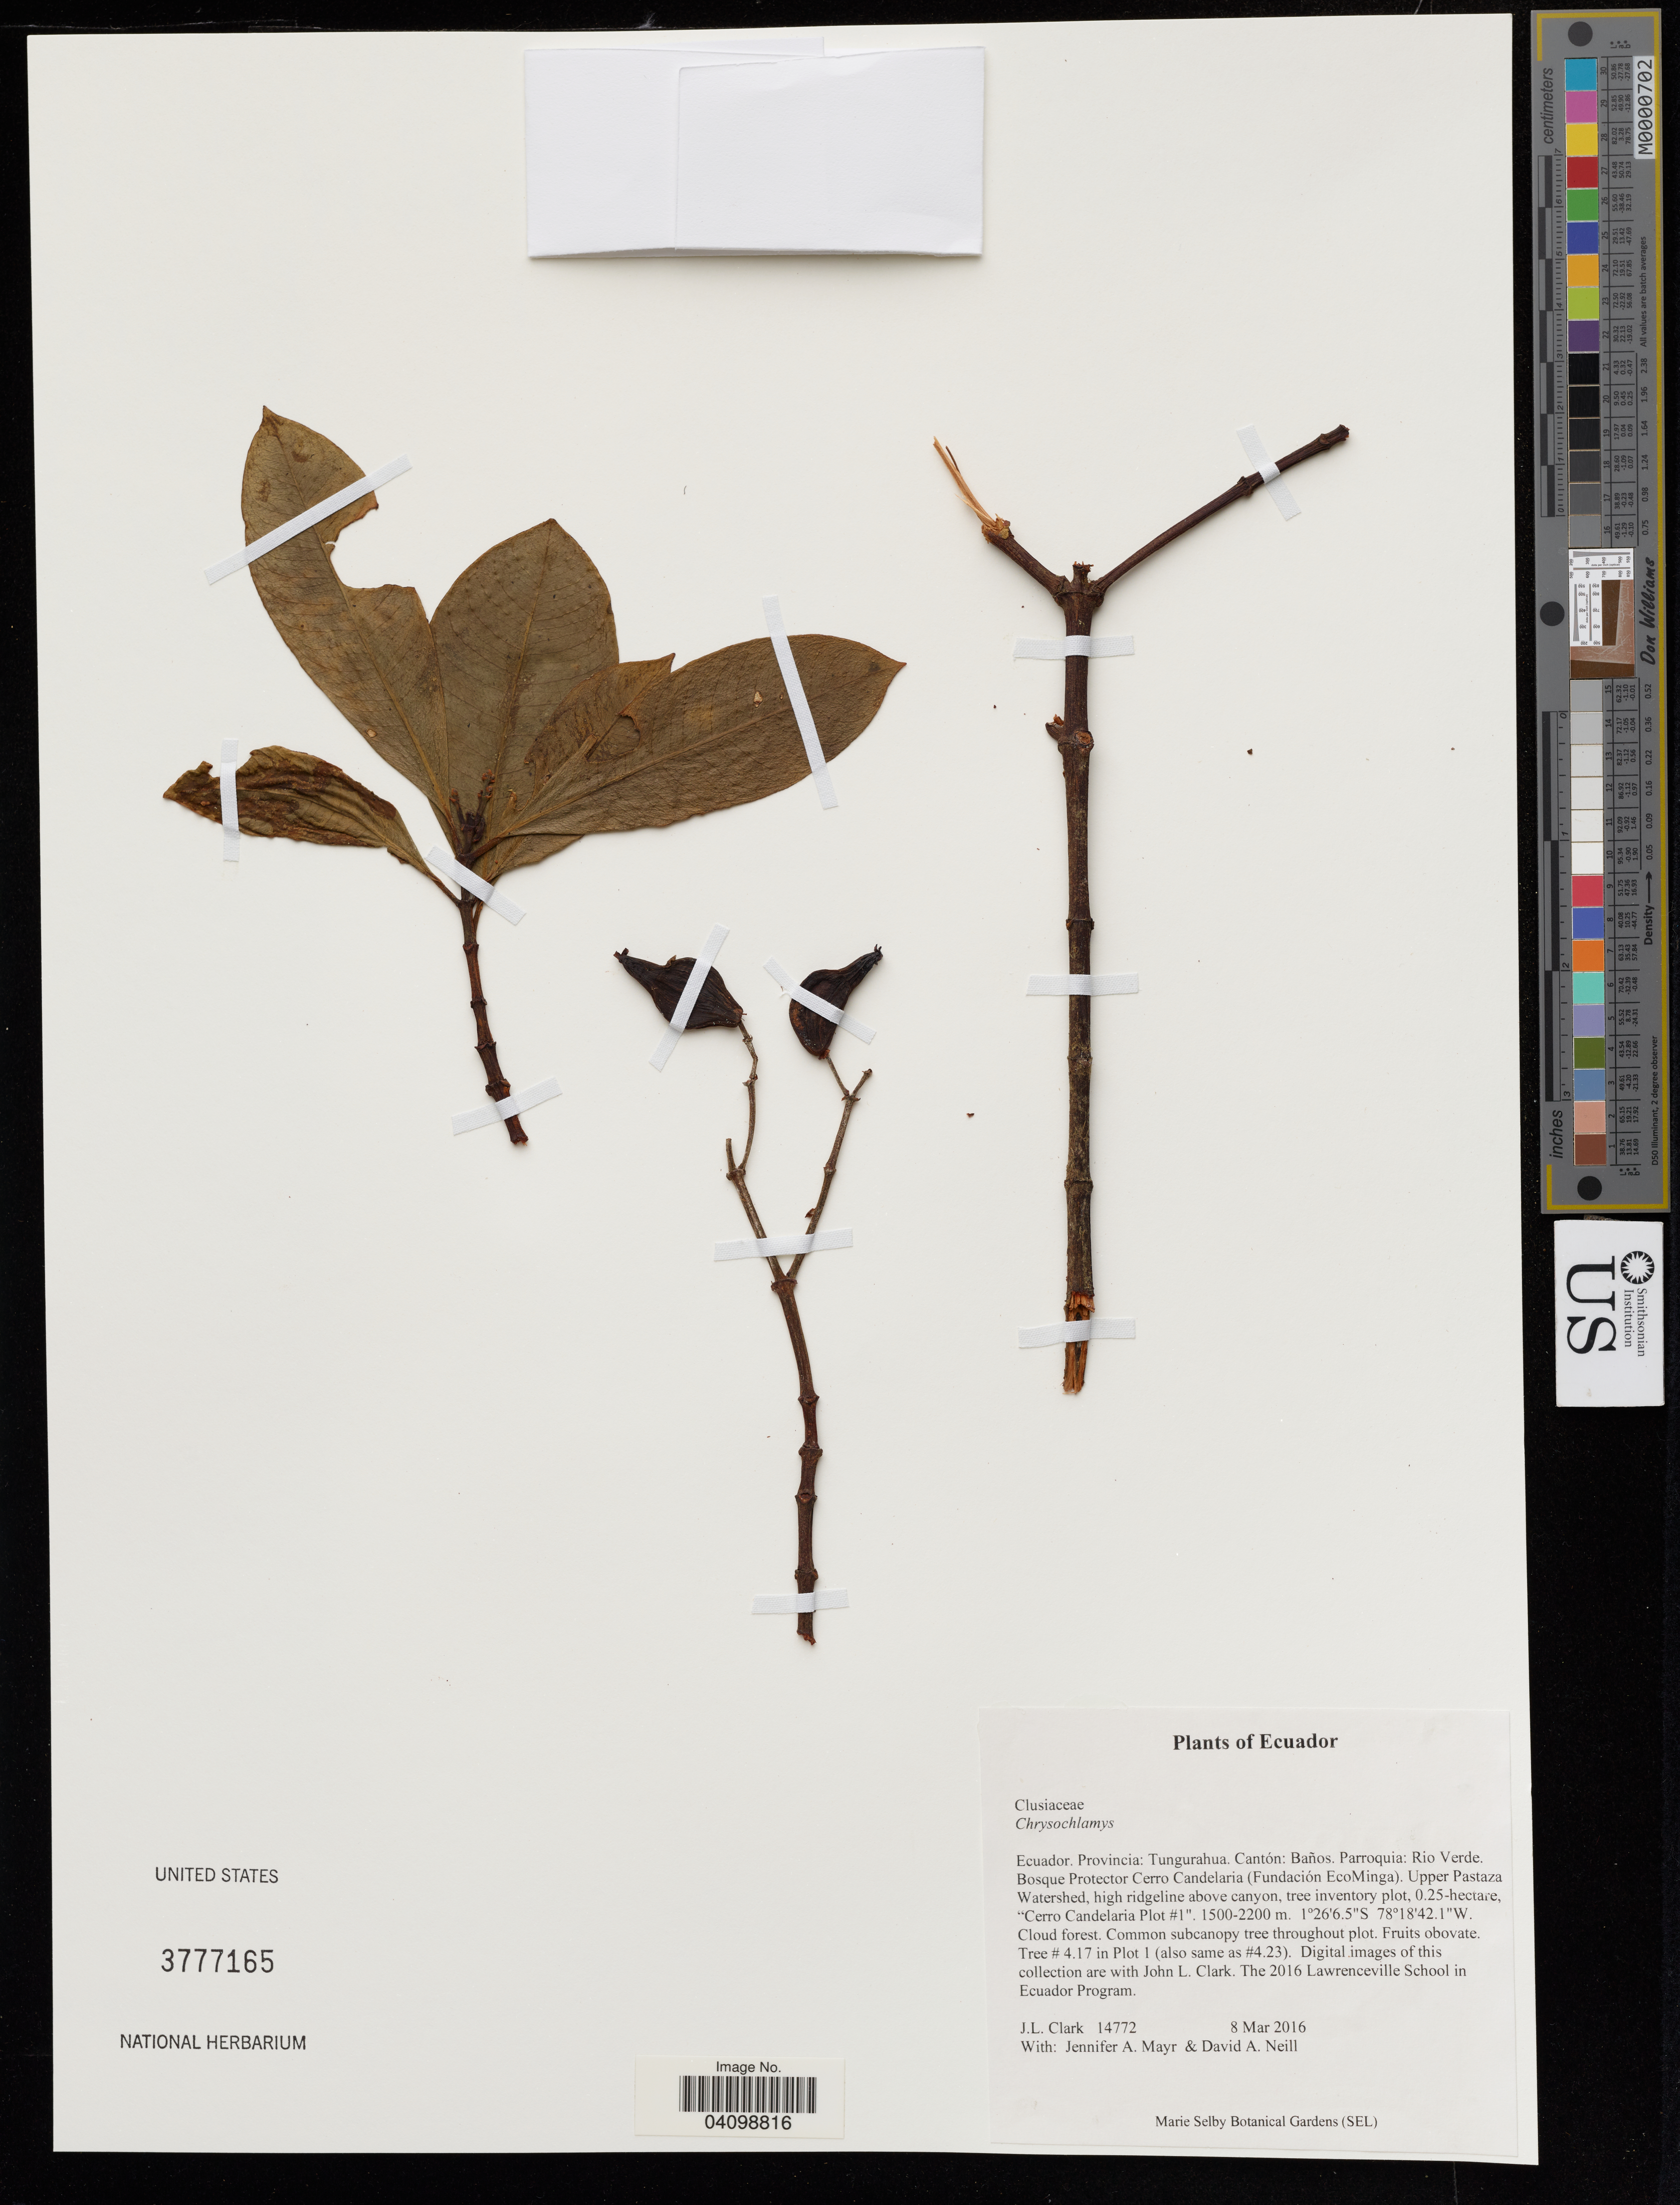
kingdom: Plantae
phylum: Tracheophyta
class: Magnoliopsida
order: Malpighiales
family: Clusiaceae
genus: Chrysochlamys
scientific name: Chrysochlamys sp.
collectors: J. Clark, J. Mayr & D. A. Neill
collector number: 14772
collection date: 2016-03-08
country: Ecuador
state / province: Tungurahua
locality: Cantón: Baños. Parroquia: Rio Verde. Bosque Protector Cerro Candelaria (Fundación EcoMinga). Upper Pastaza Watershed, high ridgeline above canyon, tree inventory plot, 0.25-hectare, "Cerro Candelaria Plot #1".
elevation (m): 1500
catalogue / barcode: US 3777165